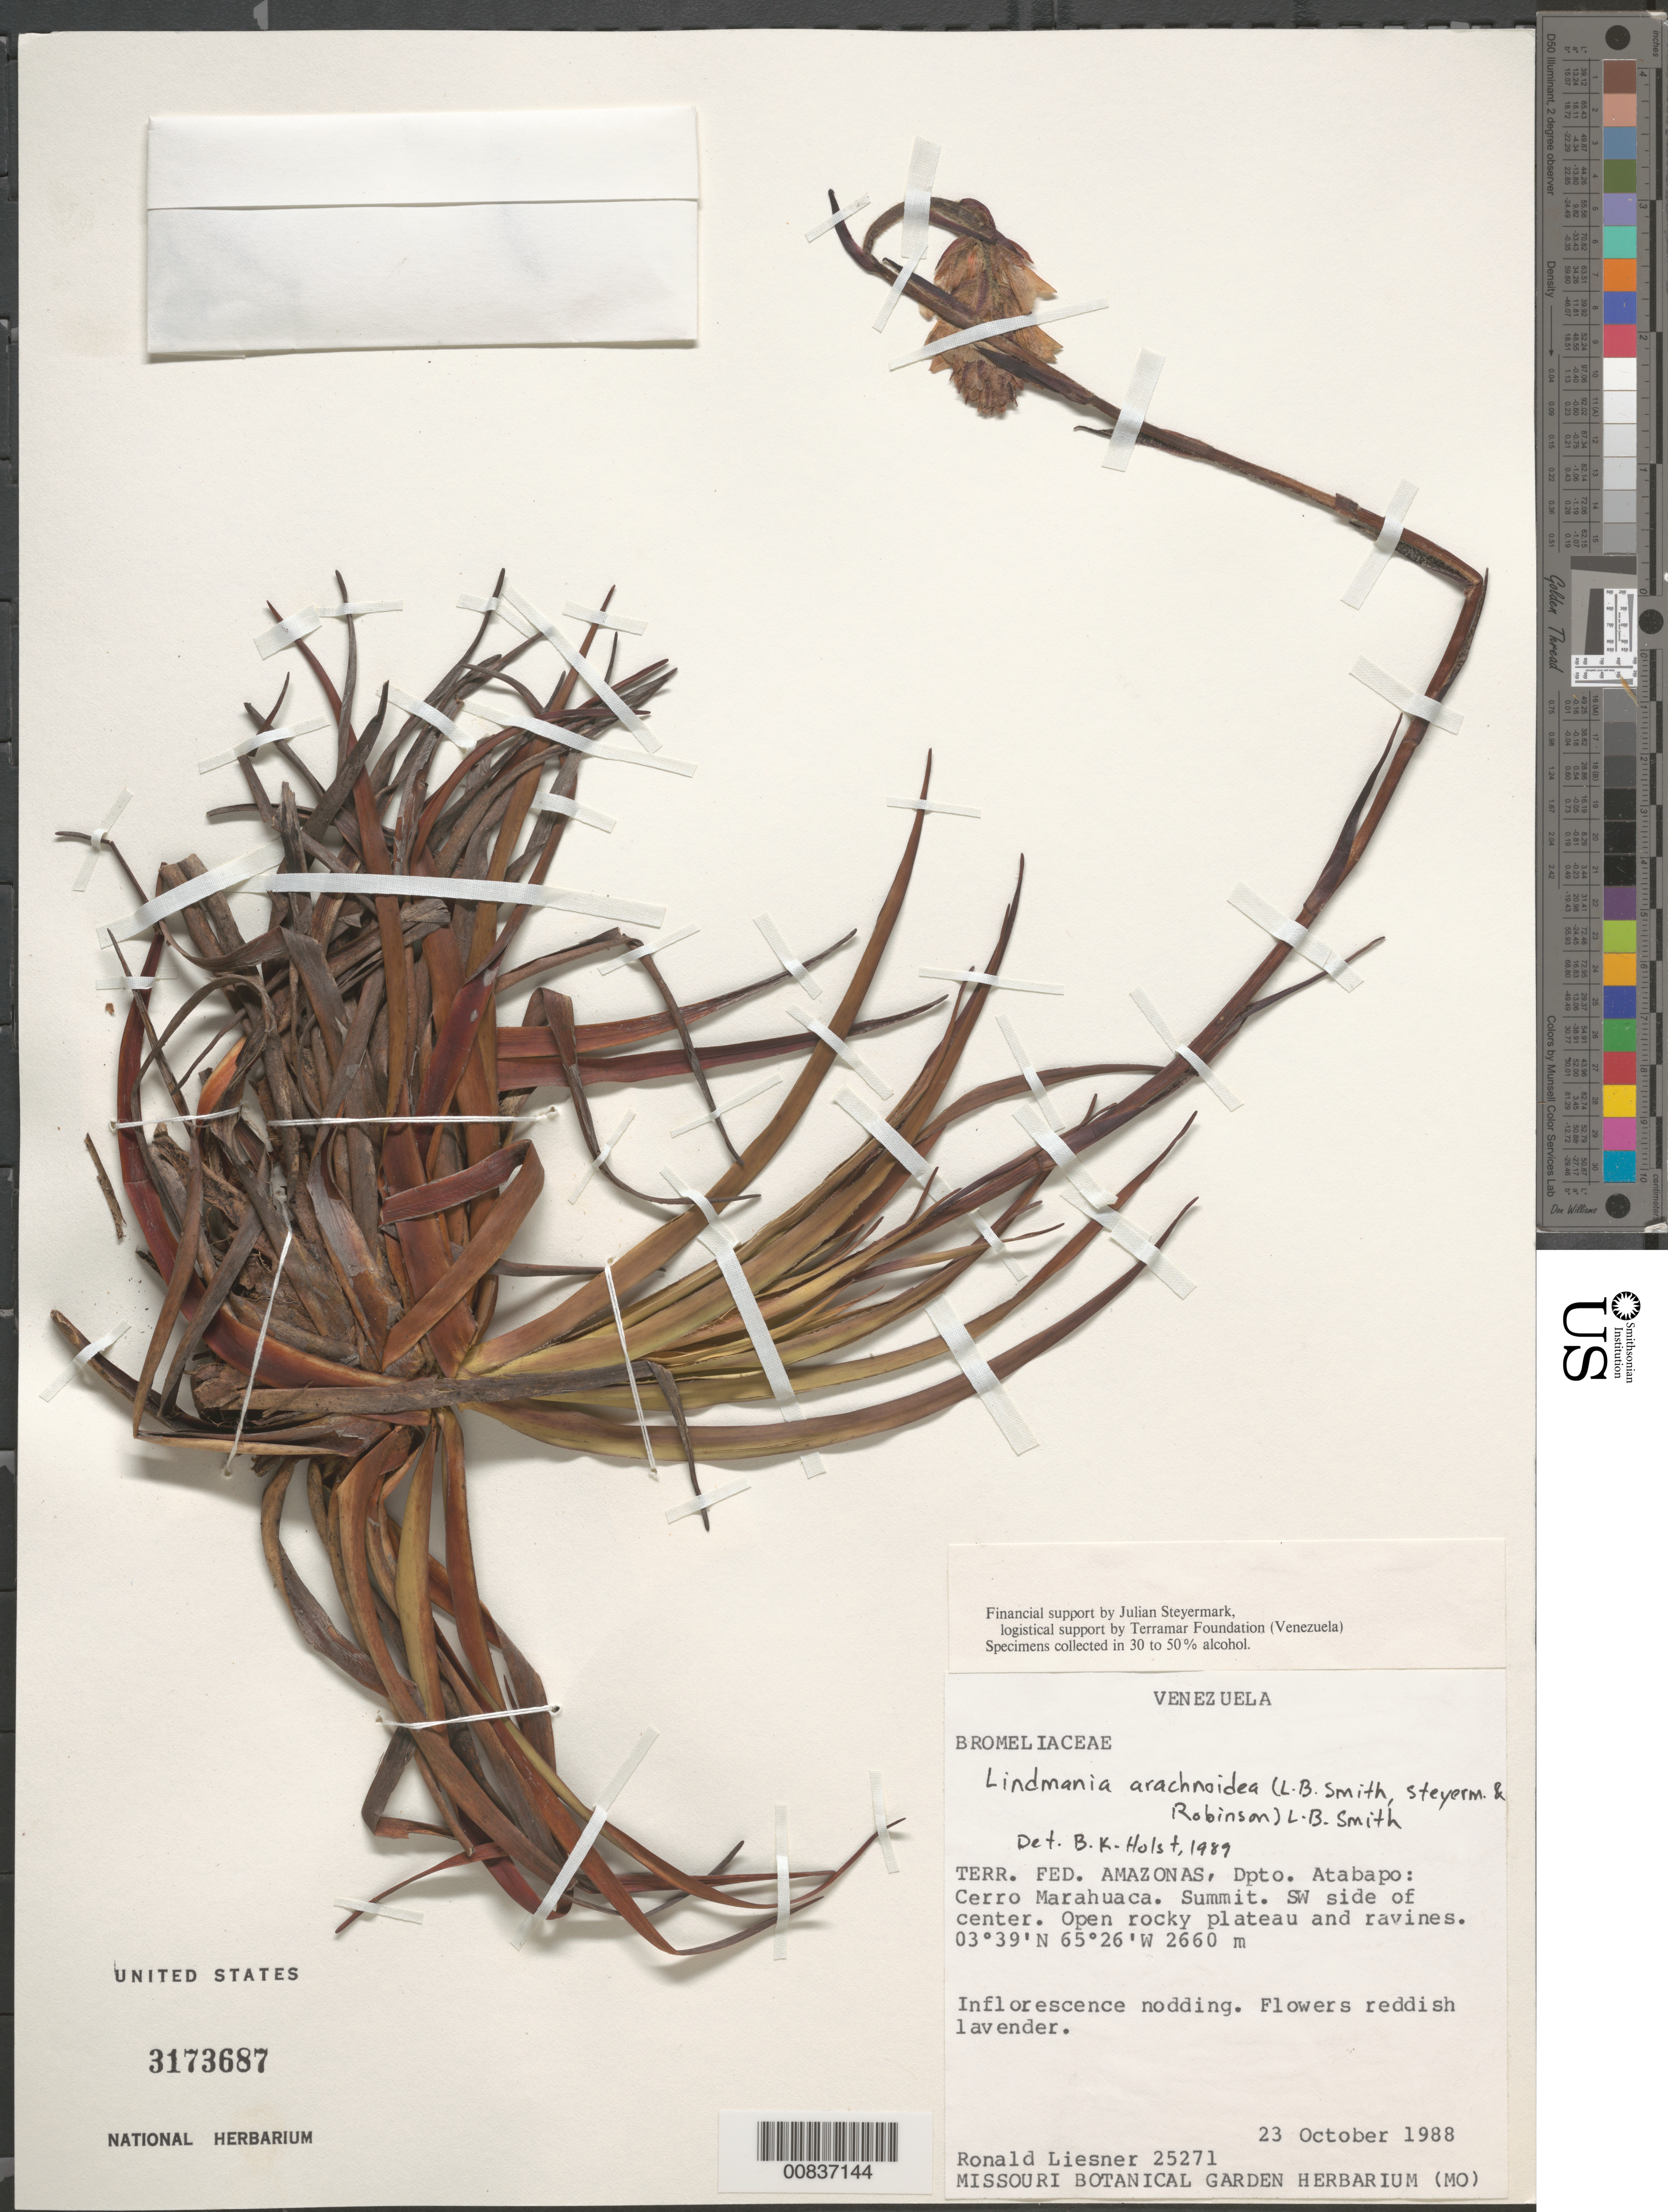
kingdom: Plantae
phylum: Tracheophyta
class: Liliopsida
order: Poales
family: Bromeliaceae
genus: Lindmania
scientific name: Lindmania arachnoidea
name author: (L.B. Sm. et al.) L.B. Sm.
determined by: Holst, Bruce K.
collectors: R. L. Liesner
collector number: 25271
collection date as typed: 23-Oct-88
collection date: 1988-10-23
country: Venezuela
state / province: Amazonas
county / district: Atabapo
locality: Cerro Marahuaca, summit, SW side of center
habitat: Open rocky plateau and ravines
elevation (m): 2660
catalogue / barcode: US 3173687